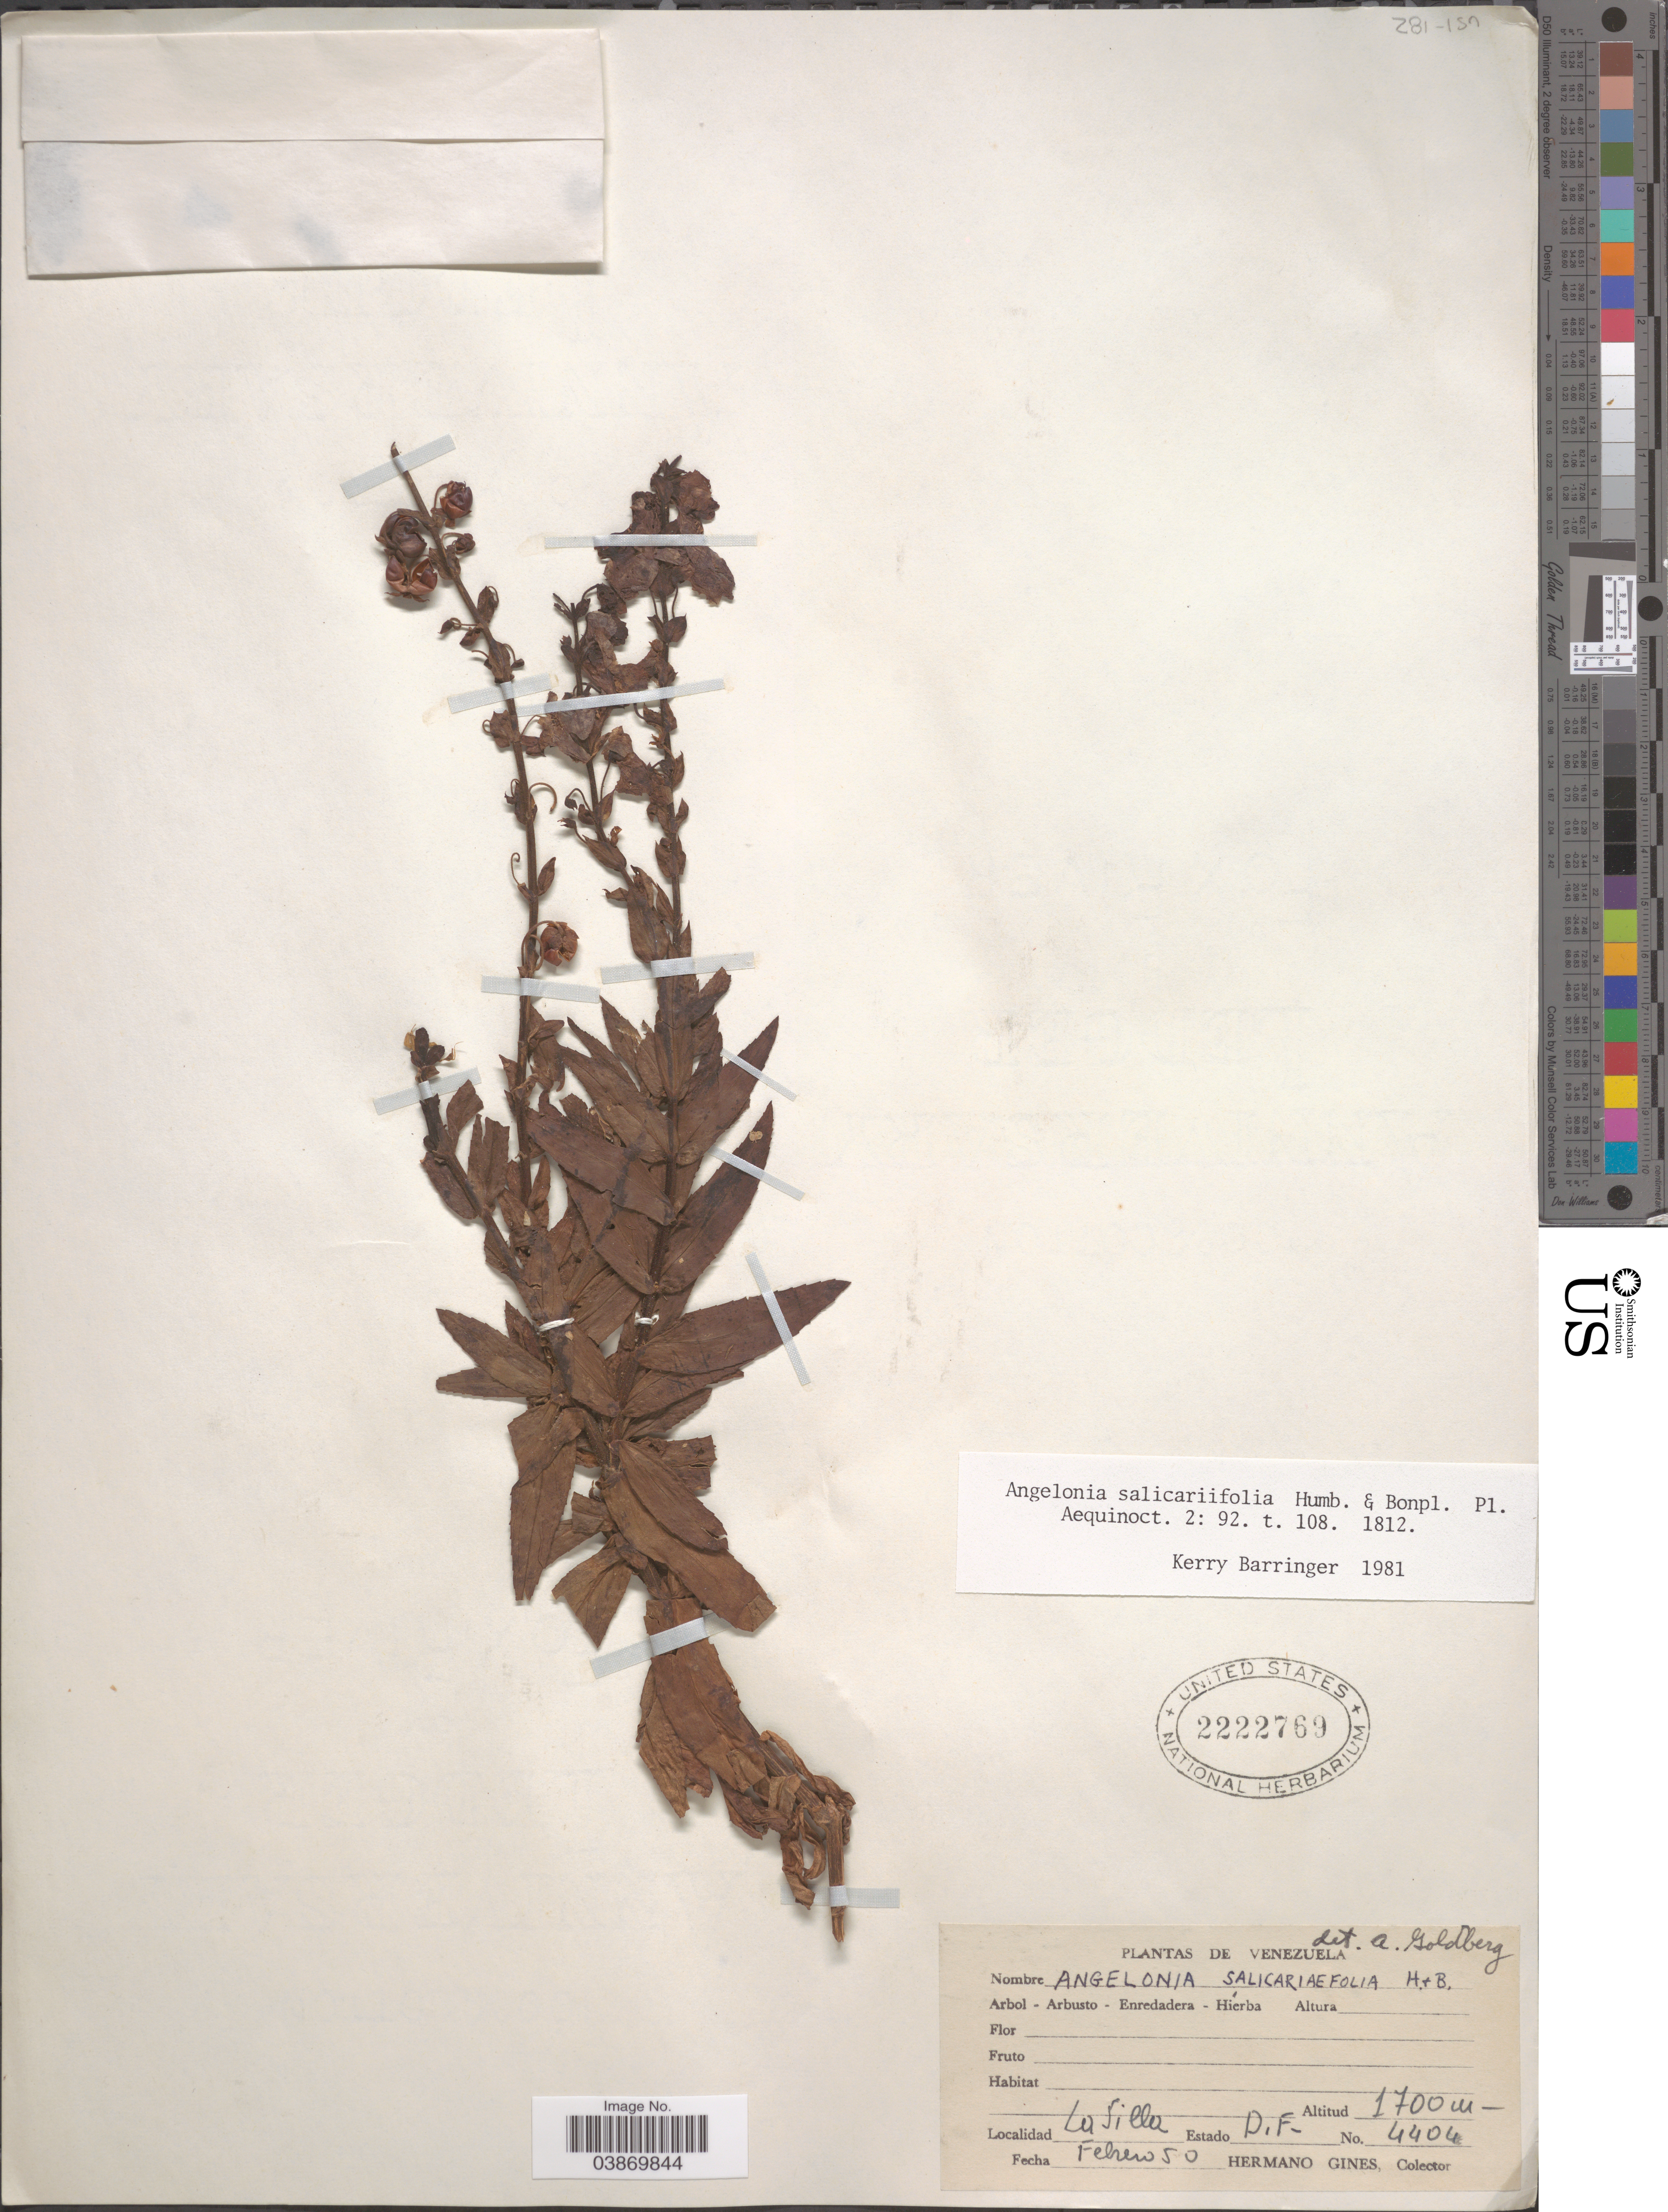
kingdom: Plantae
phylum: Tracheophyta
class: Magnoliopsida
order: Lamiales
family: Plantaginaceae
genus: Angelonia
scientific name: Angelonia salicariifolia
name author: Bonpl.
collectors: Bro. Gines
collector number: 4404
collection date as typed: Transcribed d/m/y: /2/50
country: Venezuela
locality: La Silla, Estade D.F.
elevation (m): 1700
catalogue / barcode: US 2222769